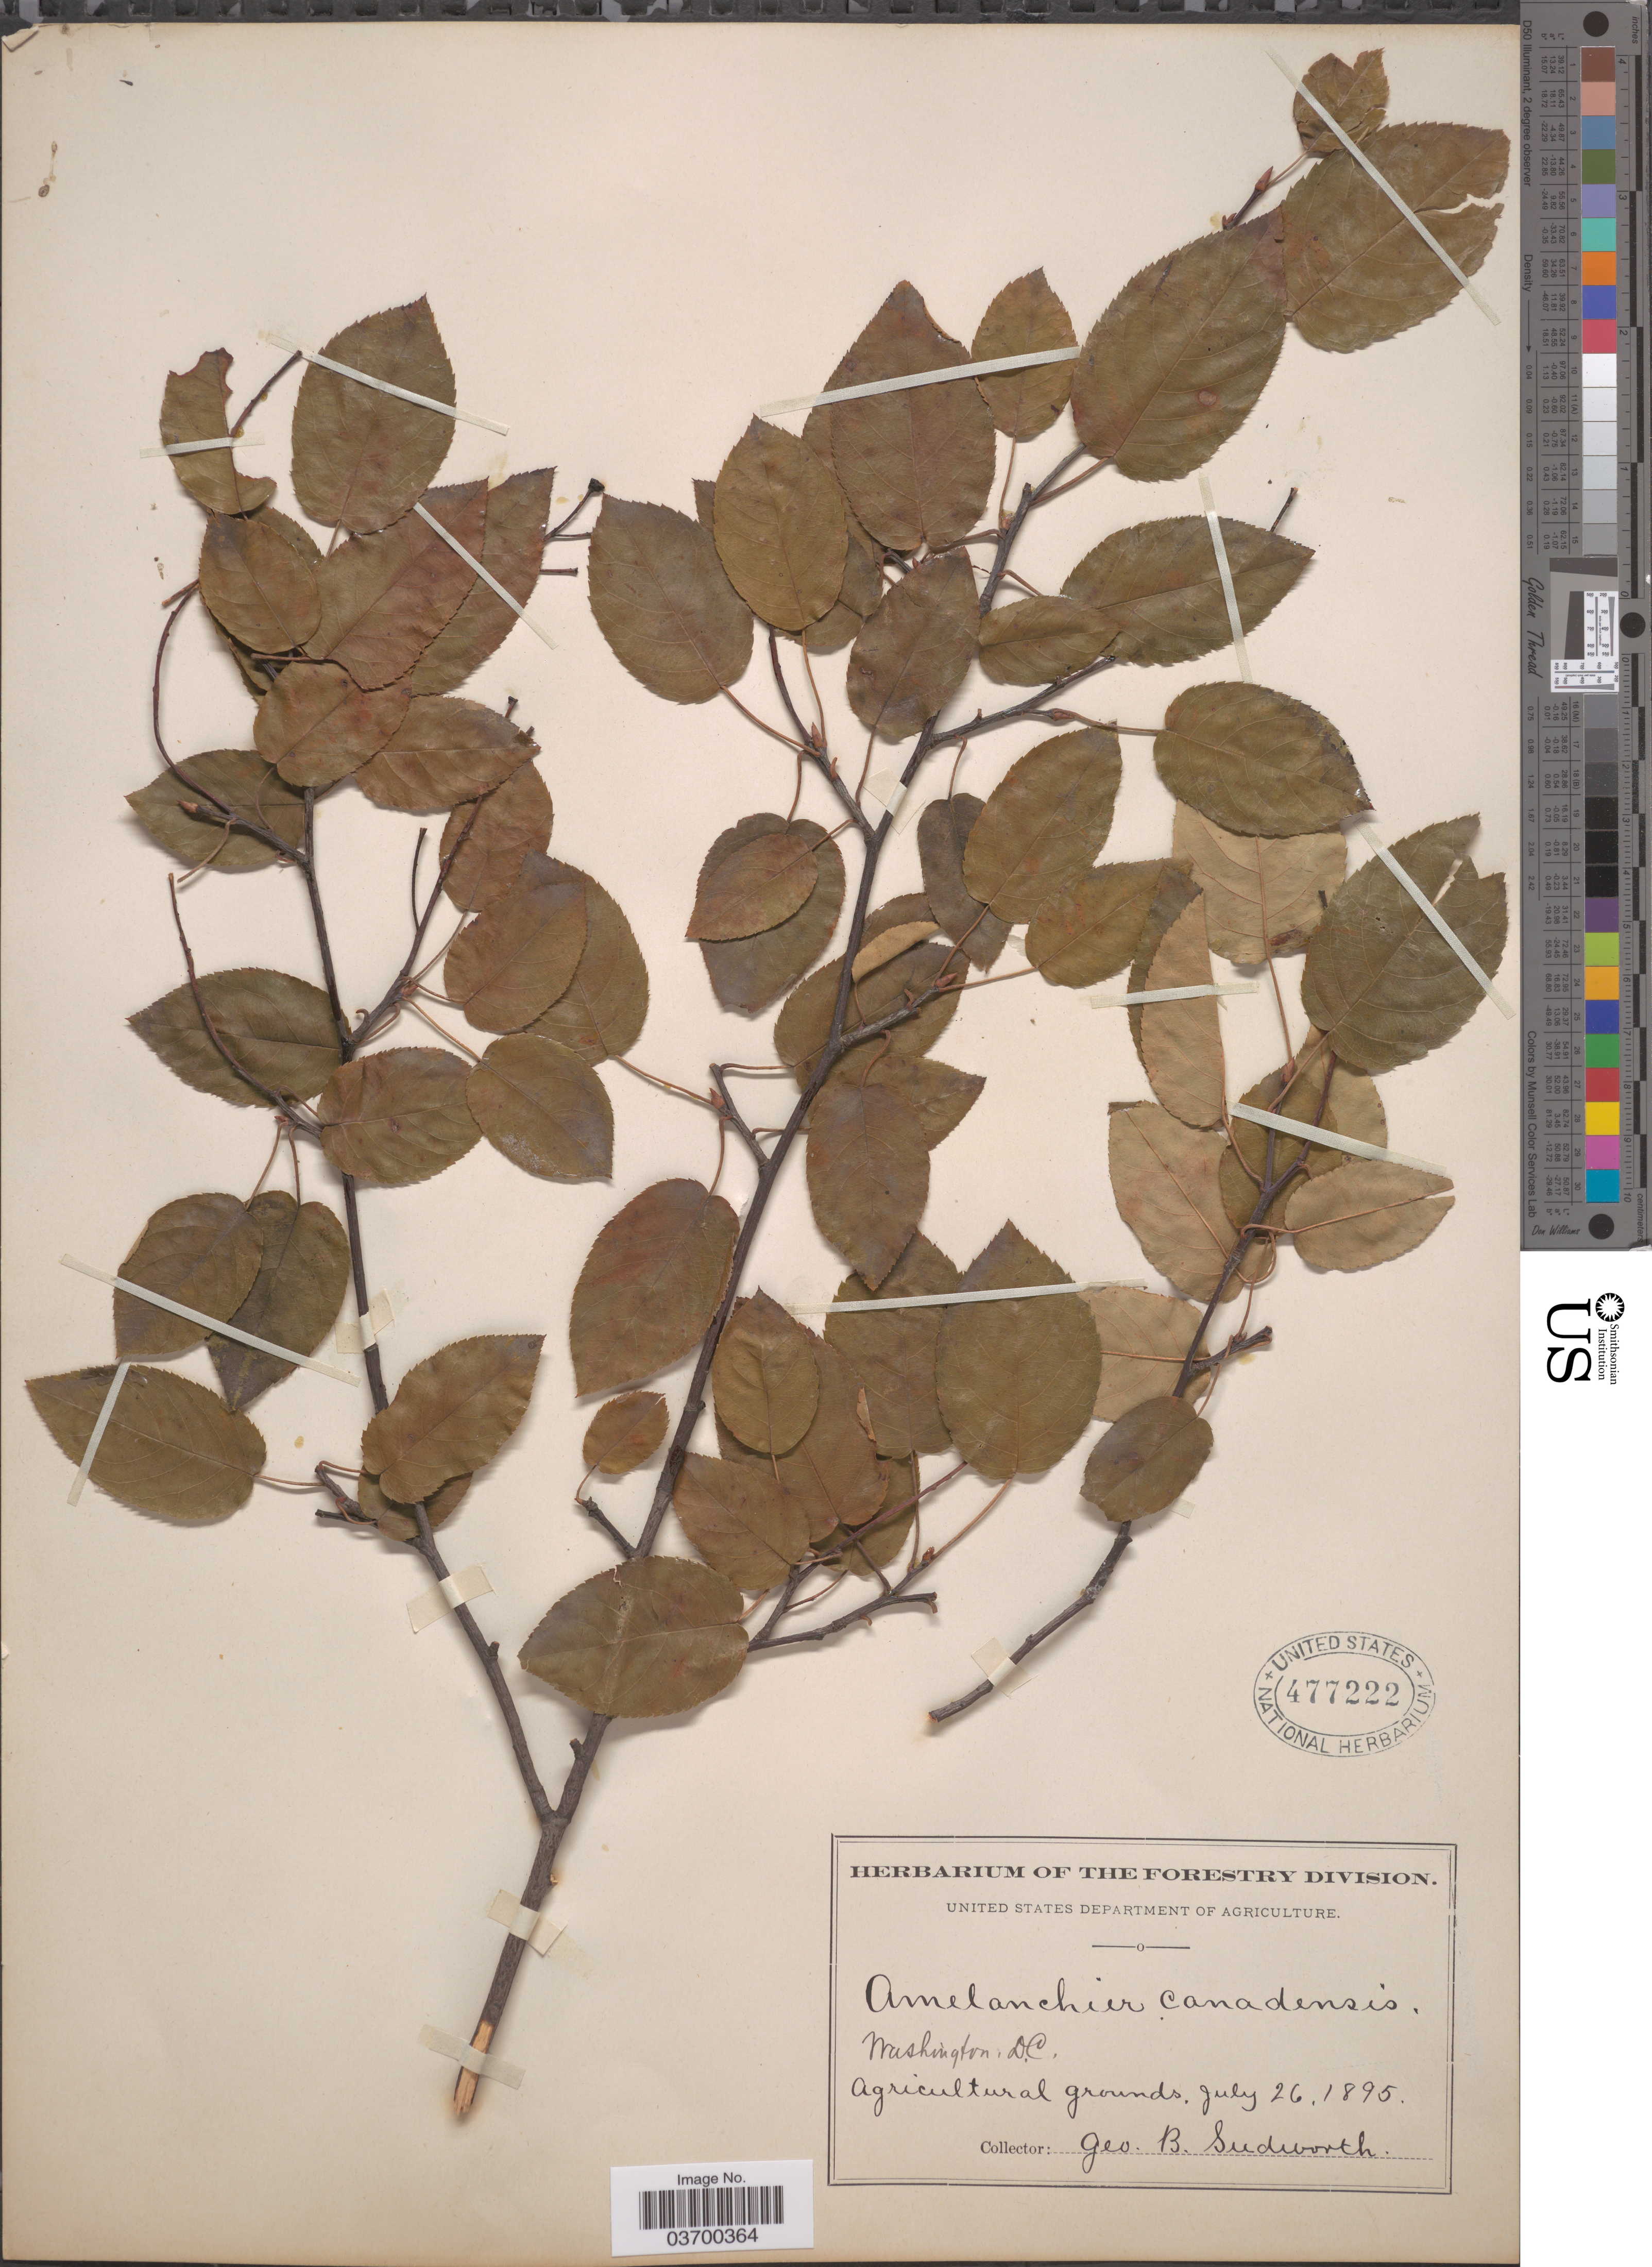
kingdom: Plantae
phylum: Tracheophyta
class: Magnoliopsida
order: Rosales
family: Rosaceae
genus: Amelanchier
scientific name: Amelanchier canadensis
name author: (L.) Medic.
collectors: G. B. Sudworth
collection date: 1895-07-26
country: United States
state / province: District of Columbia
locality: Washington DC. Agricultural grounds.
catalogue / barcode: US 477222